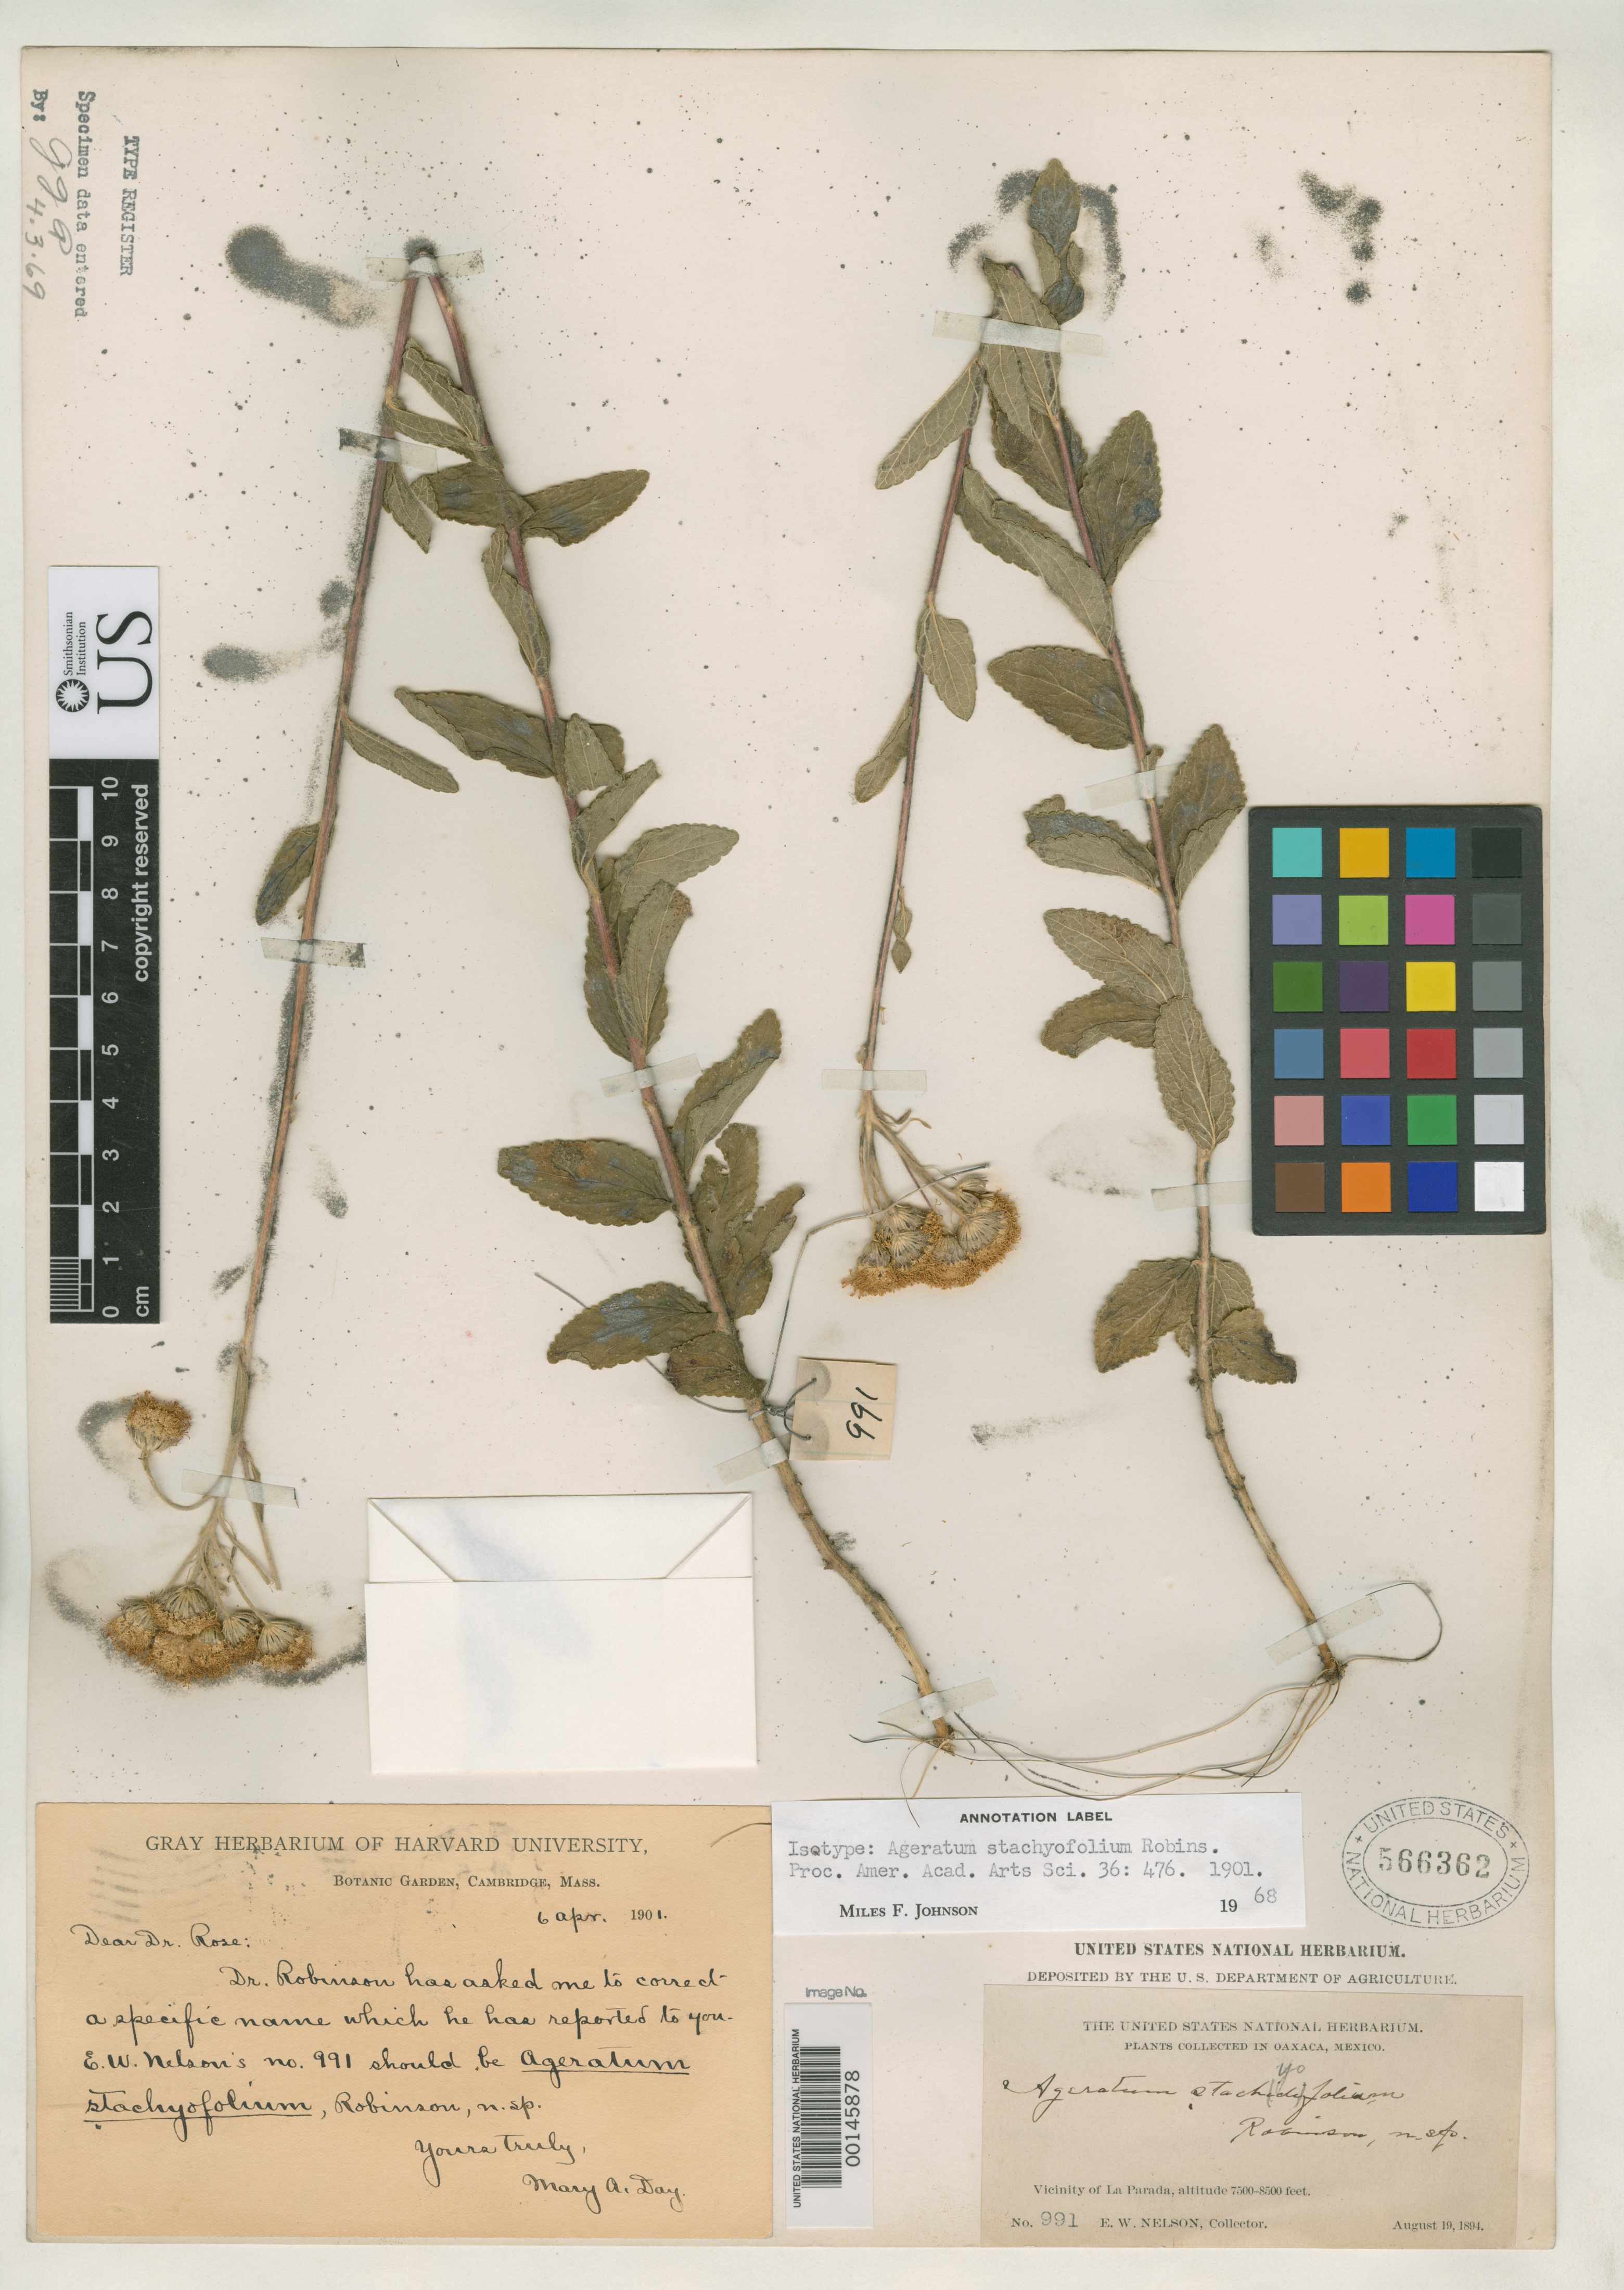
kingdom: Plantae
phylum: Tracheophyta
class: Magnoliopsida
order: Asterales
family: Asteraceae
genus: Ageratum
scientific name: Ageratum stachyofolium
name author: B.L. Rob.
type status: Isotype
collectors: E. W. Nelson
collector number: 991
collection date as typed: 19 Aug 1894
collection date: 1894-08-19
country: Mexico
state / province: Oaxaca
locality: La Parada.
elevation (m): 2310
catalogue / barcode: US 566362